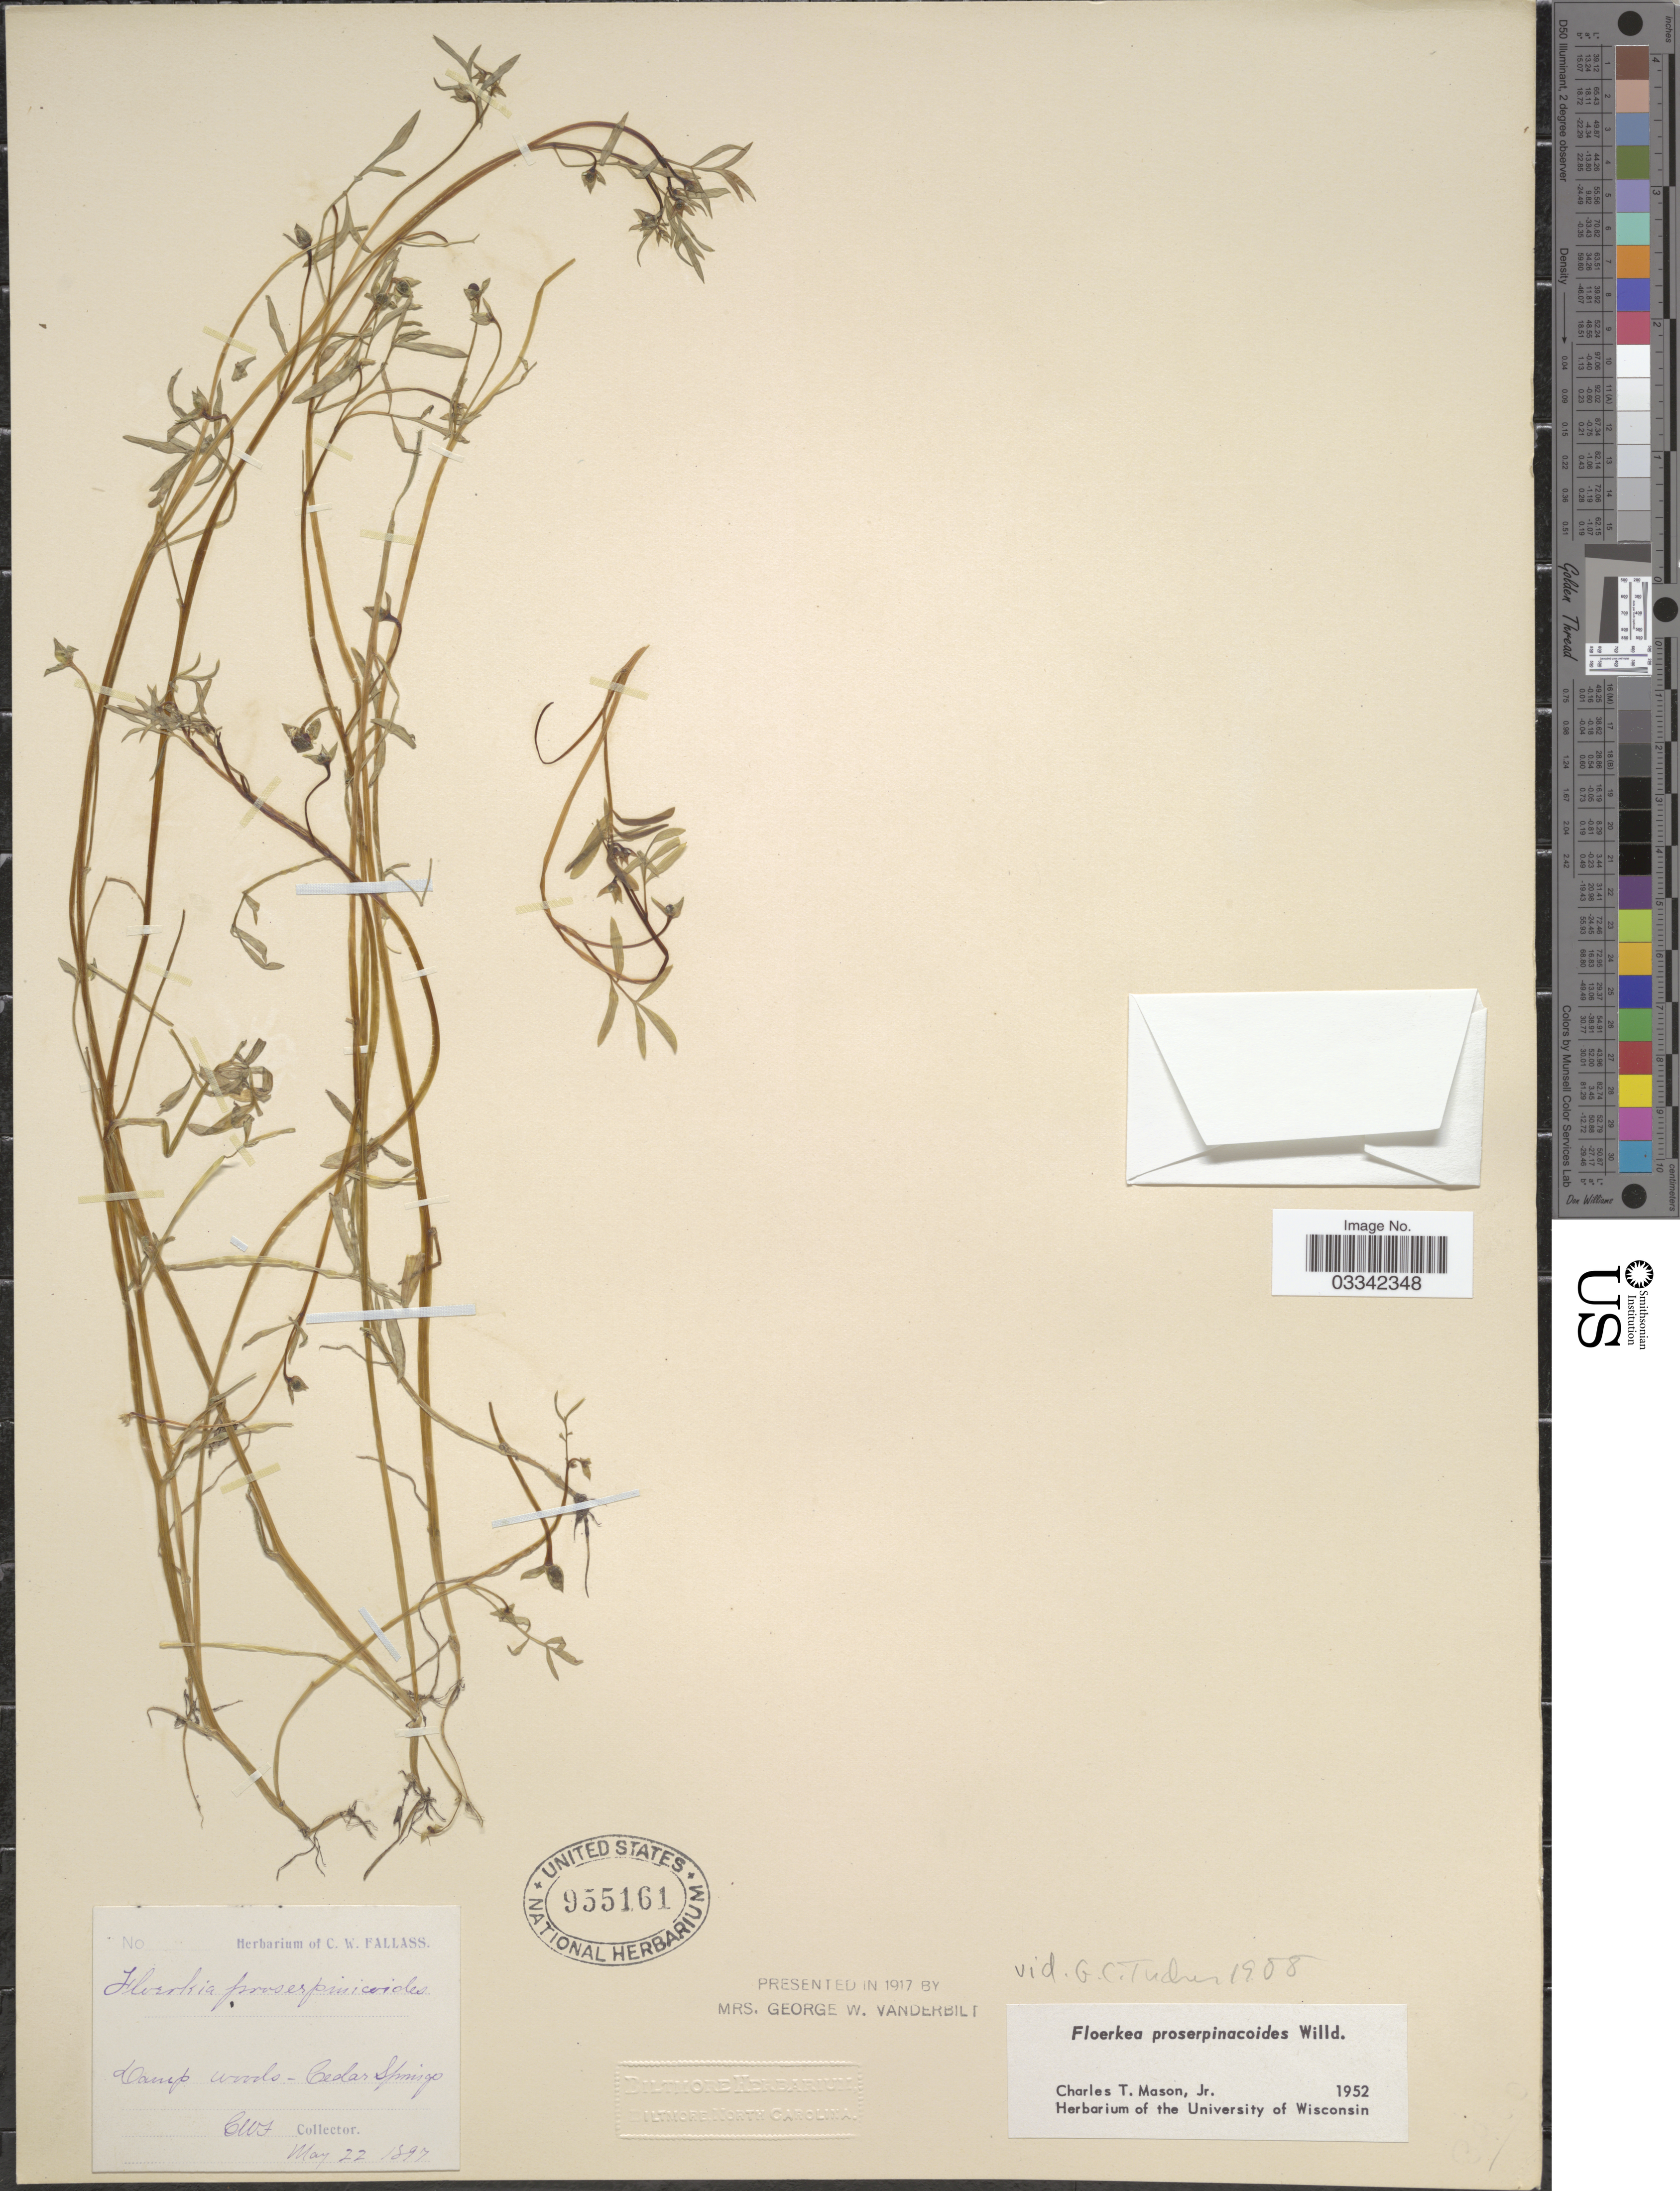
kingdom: Plantae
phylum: Tracheophyta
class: Magnoliopsida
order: Brassicales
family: Limnanthaceae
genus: Floerkea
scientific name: Floerkea proserpinacoides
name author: Willd.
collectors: C. Fallass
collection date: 1897-05-22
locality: Cedar Springs.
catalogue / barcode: US 955161